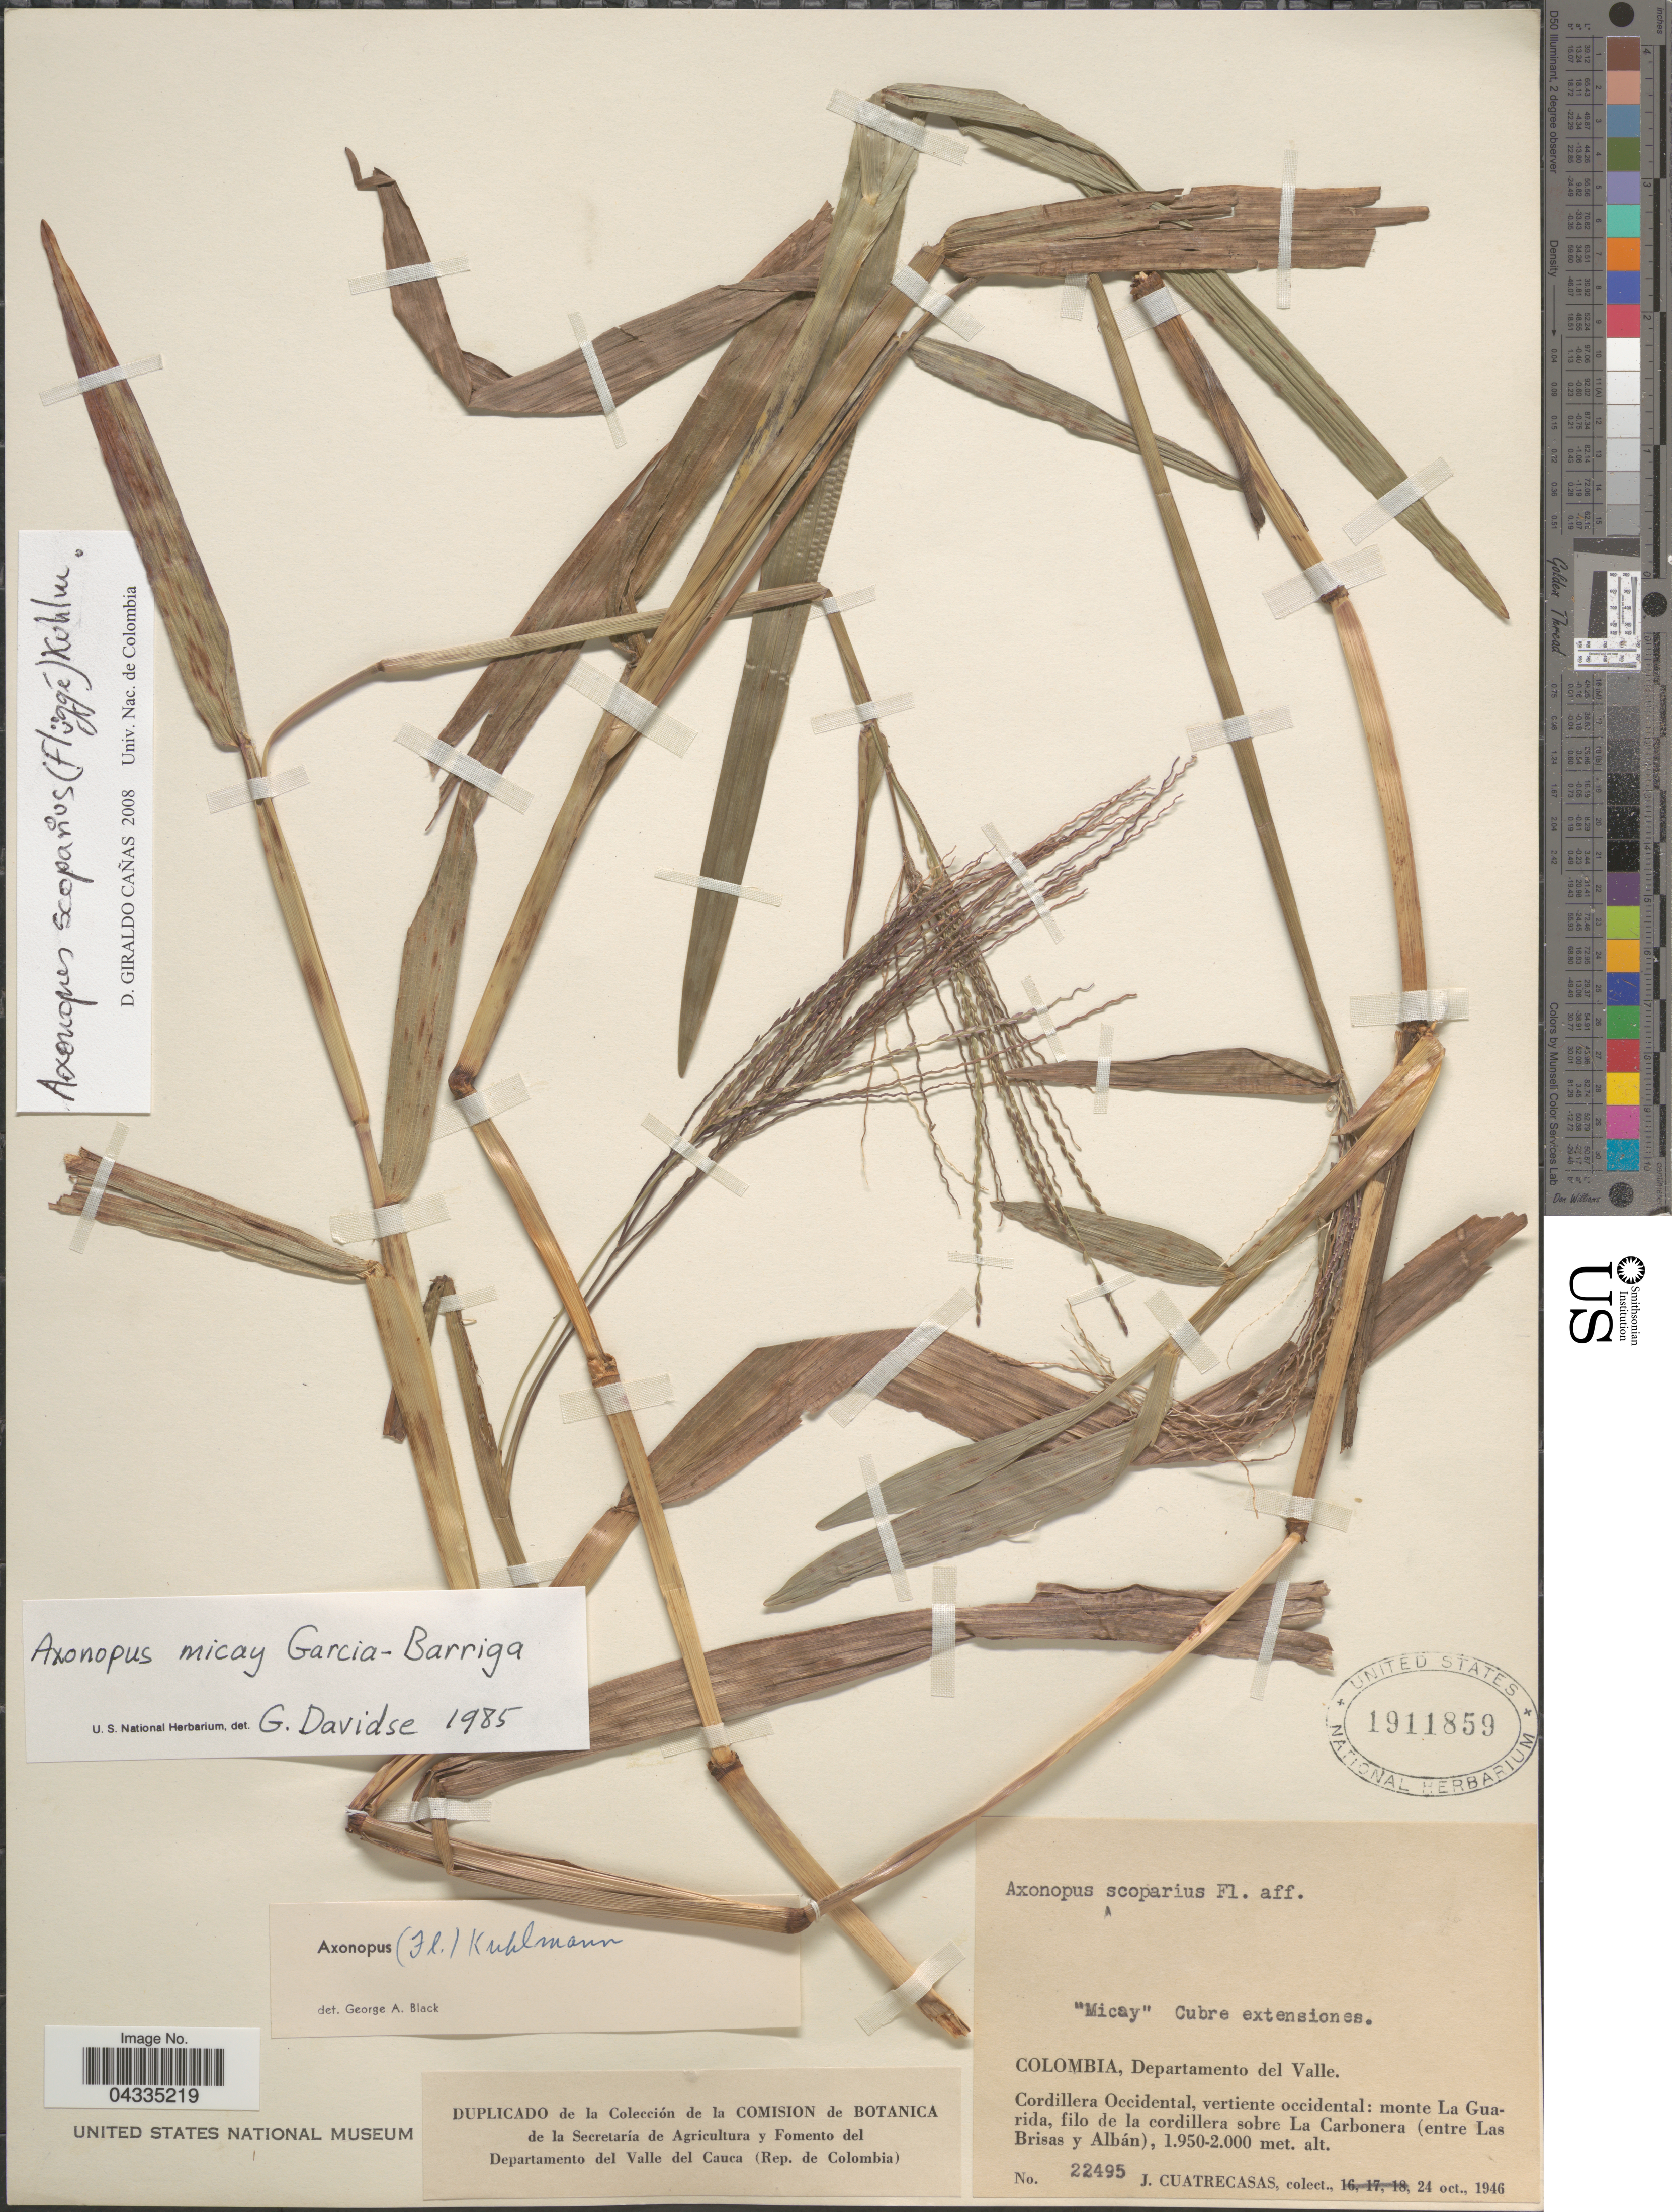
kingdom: Plantae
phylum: Tracheophyta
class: Liliopsida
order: Poales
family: Poaceae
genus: Axonopus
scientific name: Axonopus scoparius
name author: (Flüggé) Kuhlm.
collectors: J. Cuatrecasas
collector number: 22495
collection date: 1946-10-24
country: Colombia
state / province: Valle del Cauca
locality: Departamento del Valle. Cordillera Occidental, vertiente occidental: monte La Guarida, filo de la cordillera sobre La Carbonera (entre Las Brisas y Albán).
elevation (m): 1950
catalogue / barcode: US 1911859